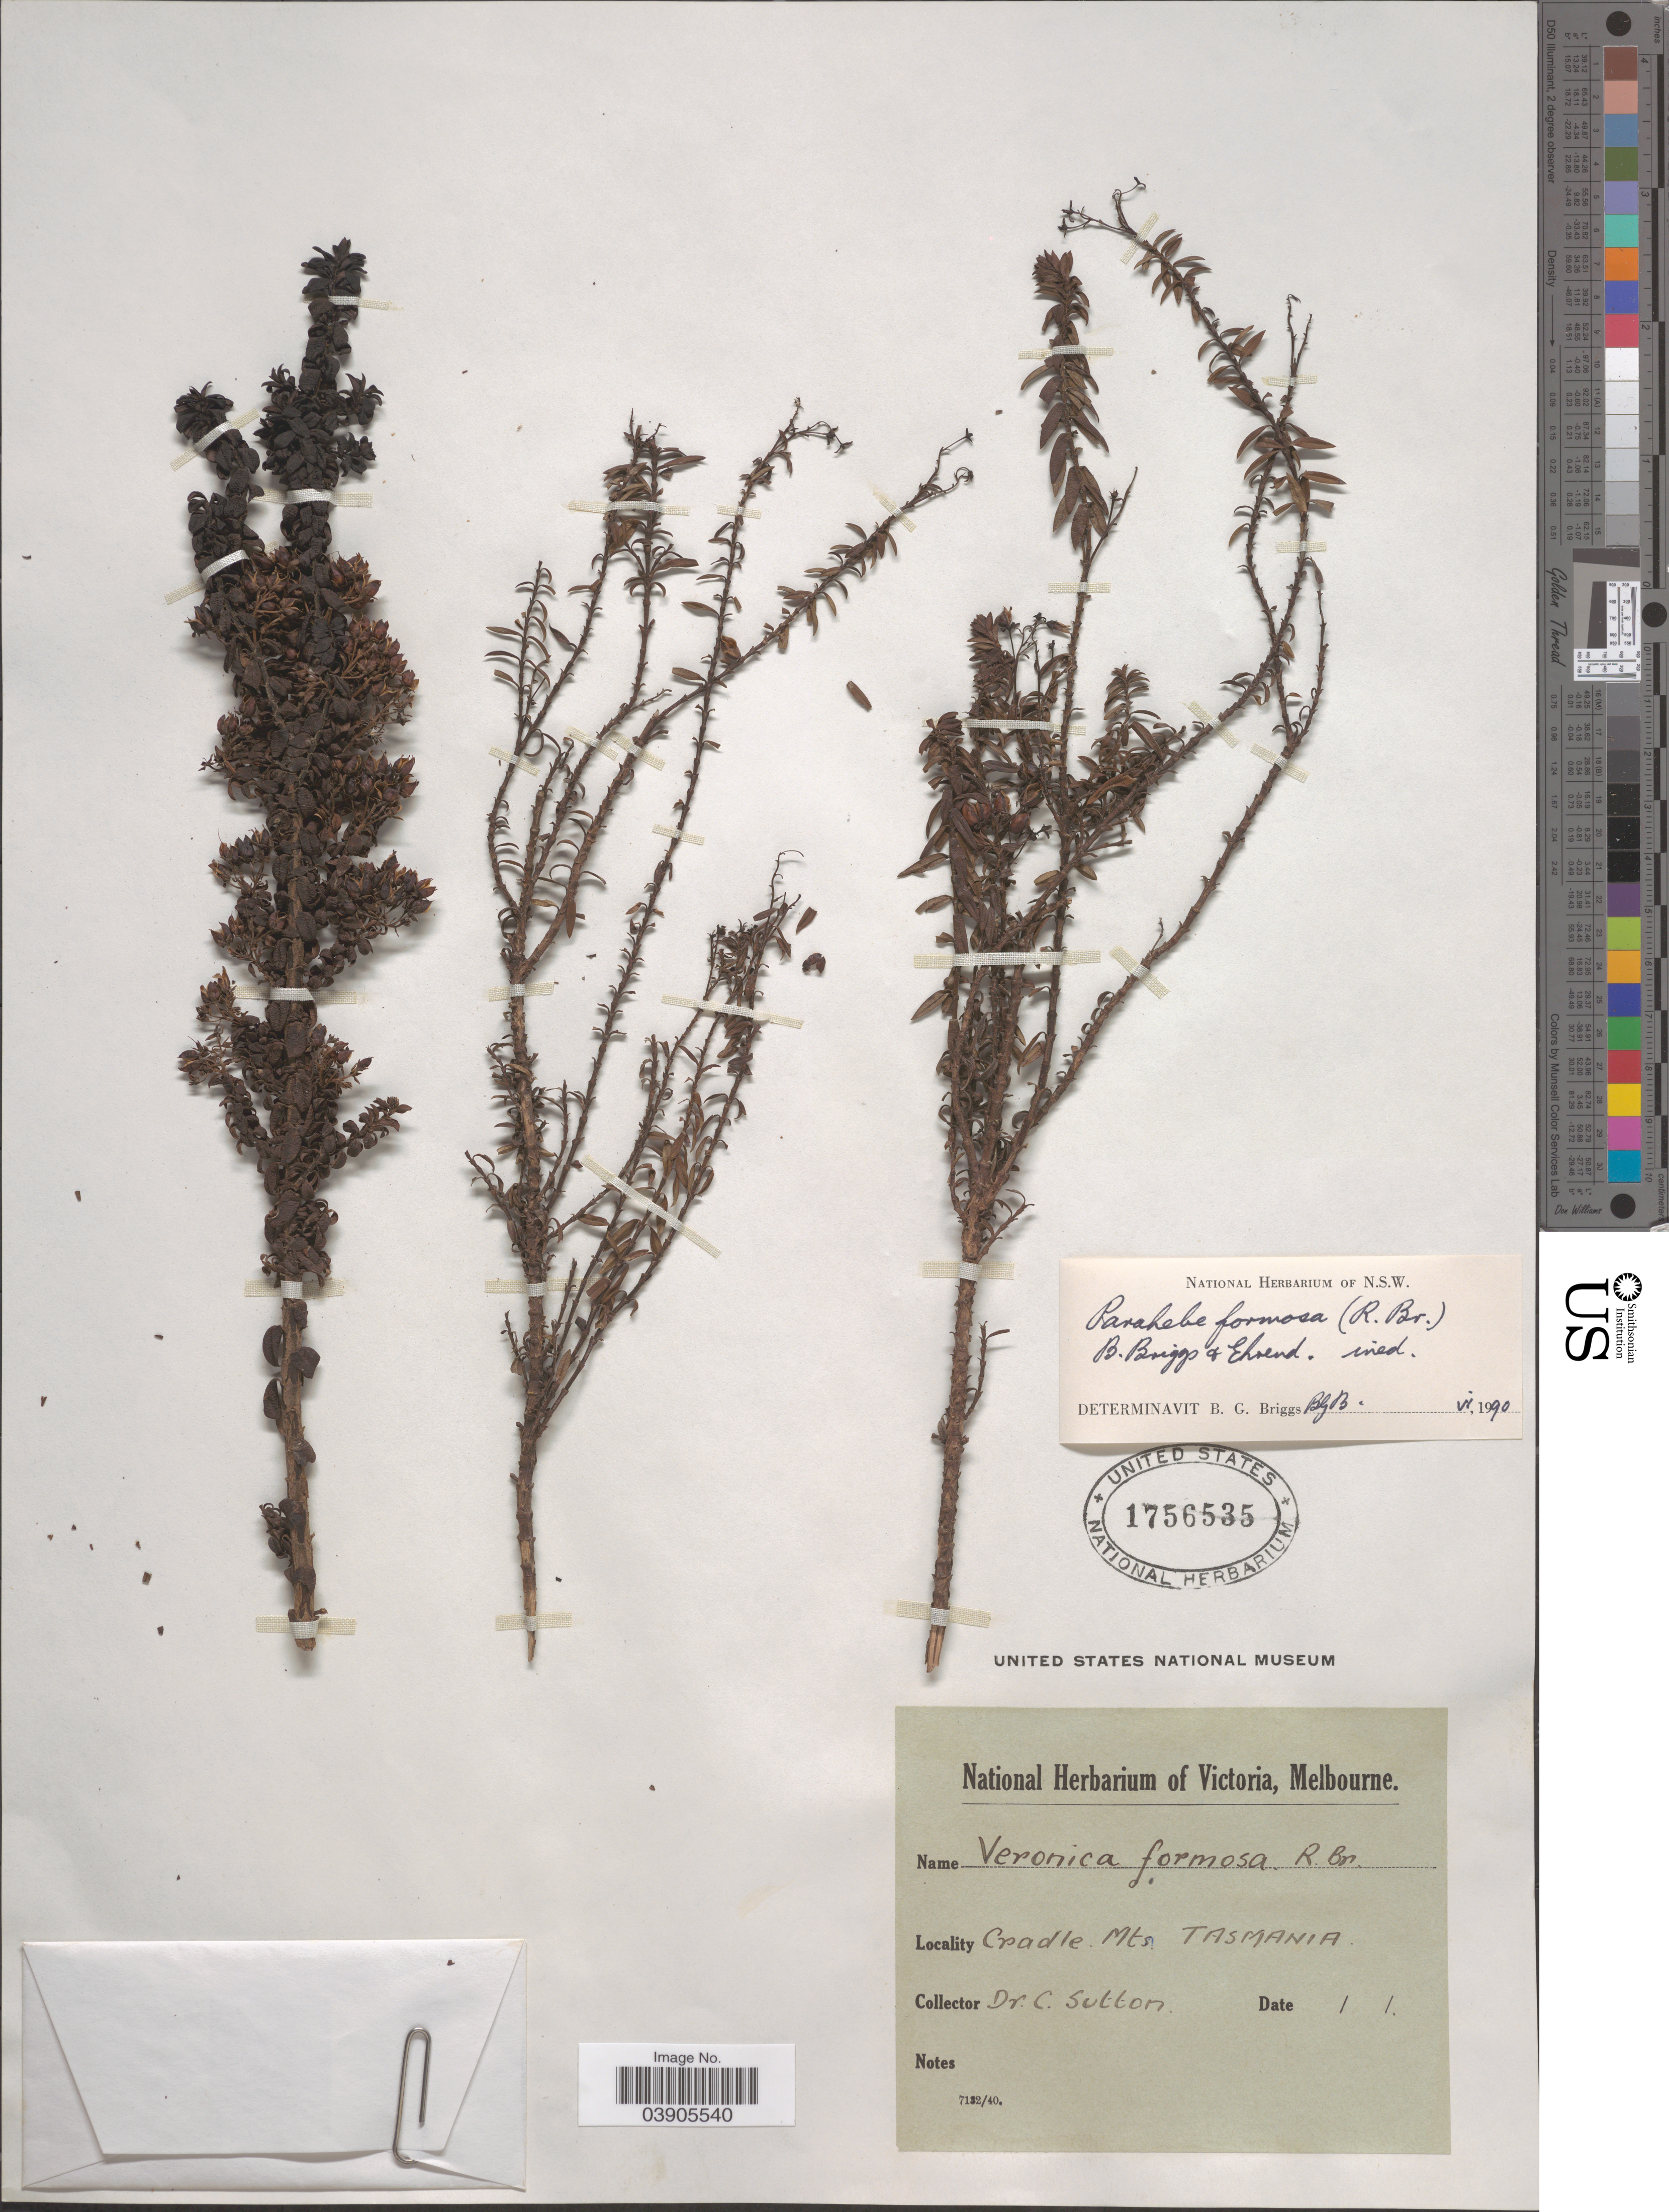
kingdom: Plantae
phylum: Tracheophyta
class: Magnoliopsida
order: Lamiales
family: Plantaginaceae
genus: Veronica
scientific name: Veronica formosa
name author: R. Br.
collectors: C. Sutton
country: Australia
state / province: Tasmania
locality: Cradle Mts.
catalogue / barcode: US 1756535